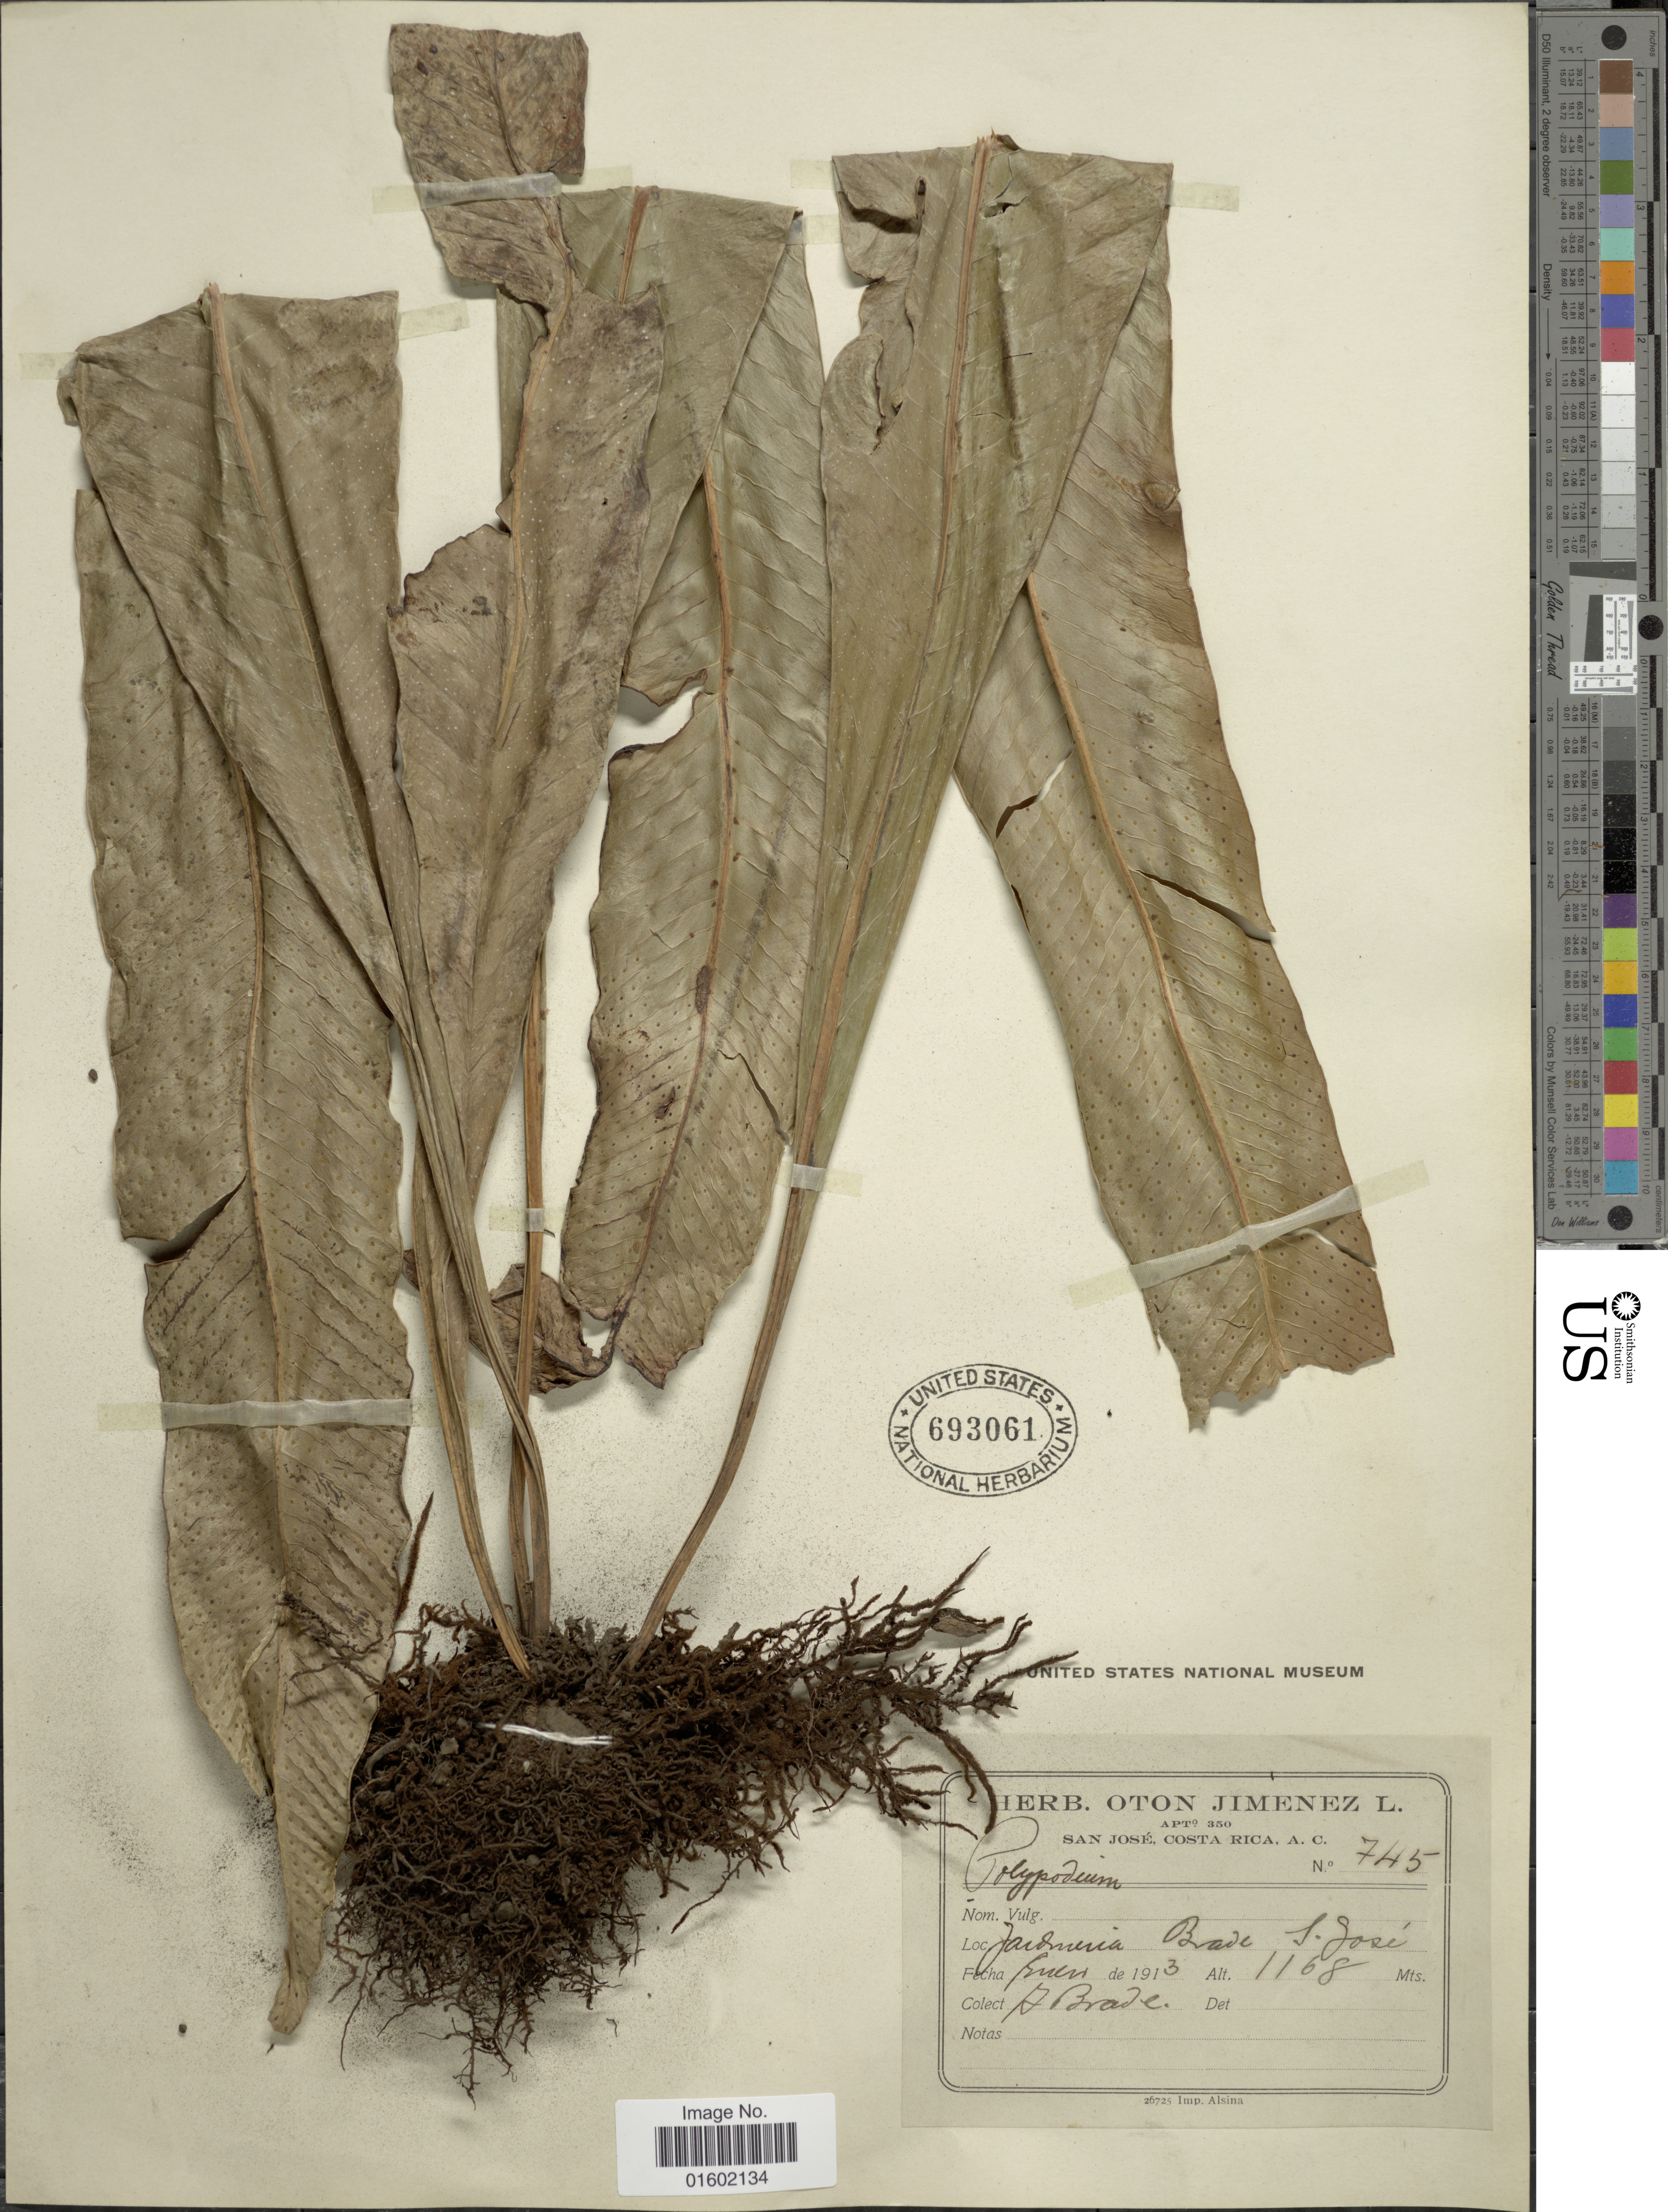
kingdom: Plantae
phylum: Tracheophyta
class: Polypodiopsida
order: Polypodiales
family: Polypodiaceae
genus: Niphidium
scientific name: Niphidium crassifolium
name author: (L.) Lellinger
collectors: C. Brade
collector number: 745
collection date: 1913-01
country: Costa Rica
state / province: San José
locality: Jardineria Brade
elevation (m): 1168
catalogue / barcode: US 693061